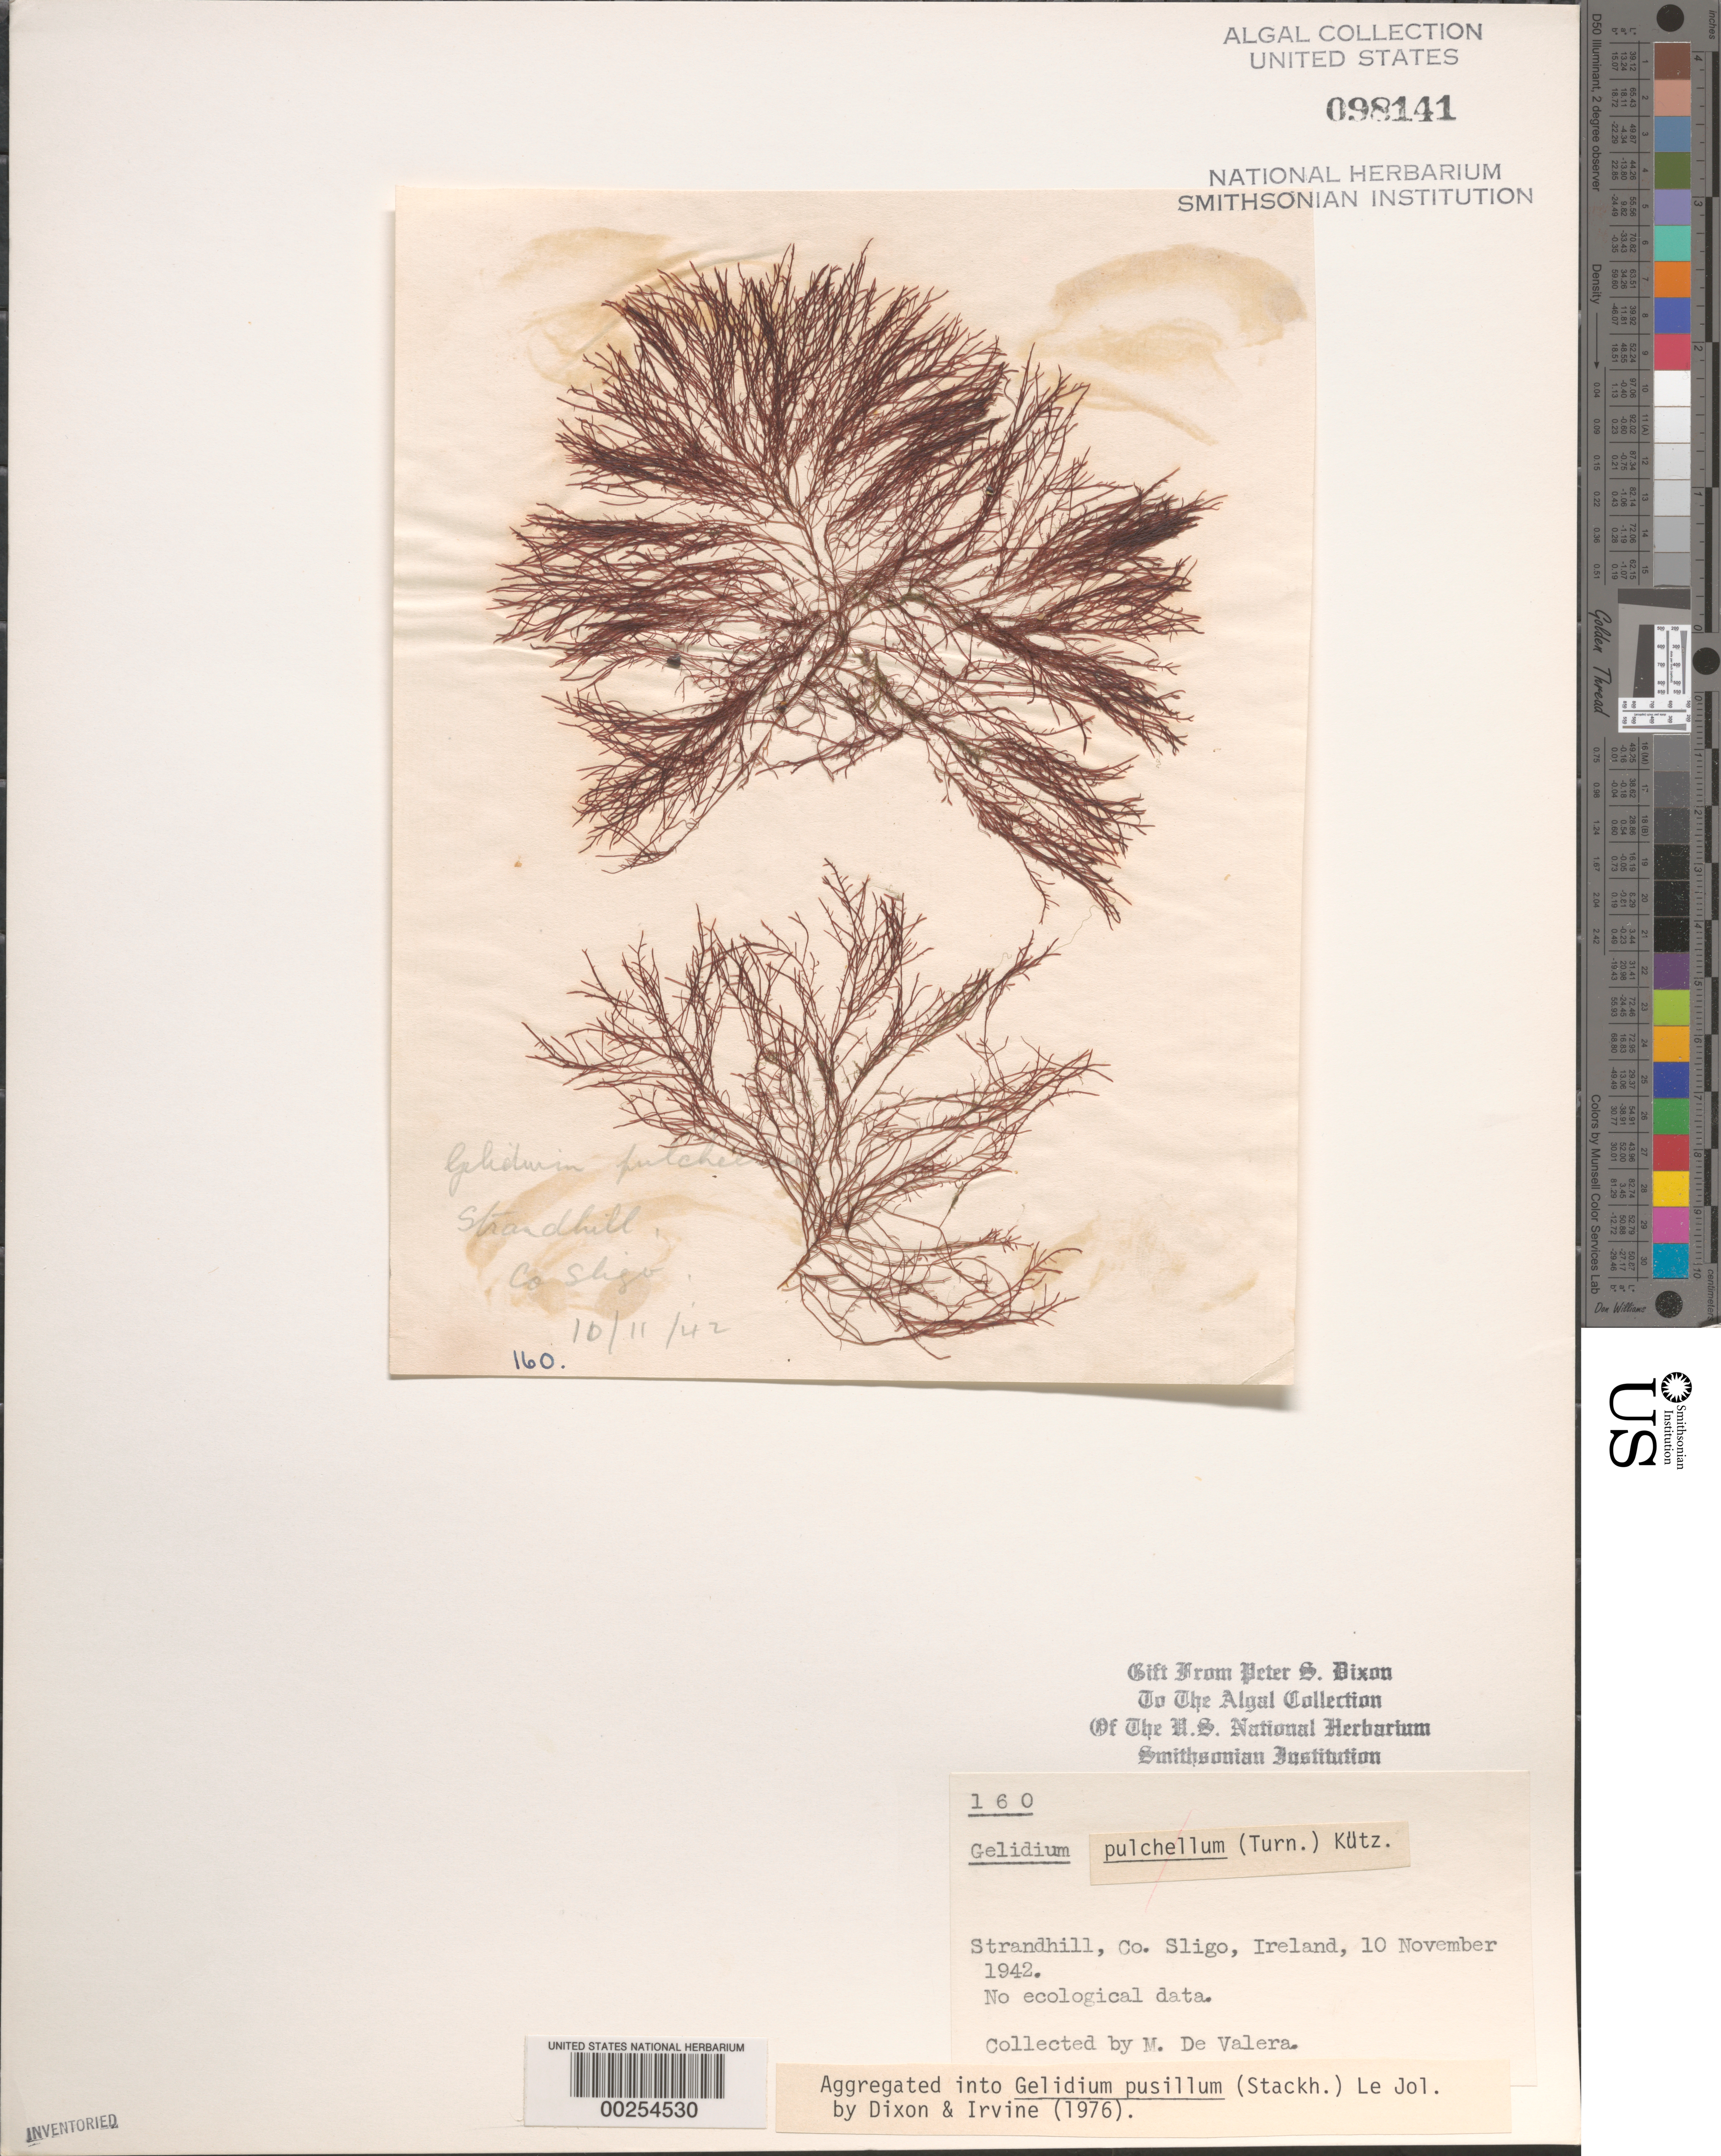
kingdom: Plantae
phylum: Rhodophyta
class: Florideophyceae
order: Gelidiales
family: Gelidiaceae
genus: Gelidium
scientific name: Gelidium pusillum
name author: (Stackh.) Le Jol.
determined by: Dixon, P. S.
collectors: M. De Valera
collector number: PSD 160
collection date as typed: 10 Nov 1942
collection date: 1942-11-10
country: Ireland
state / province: Connaught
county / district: Sligo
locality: Strandhill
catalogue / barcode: US 98141